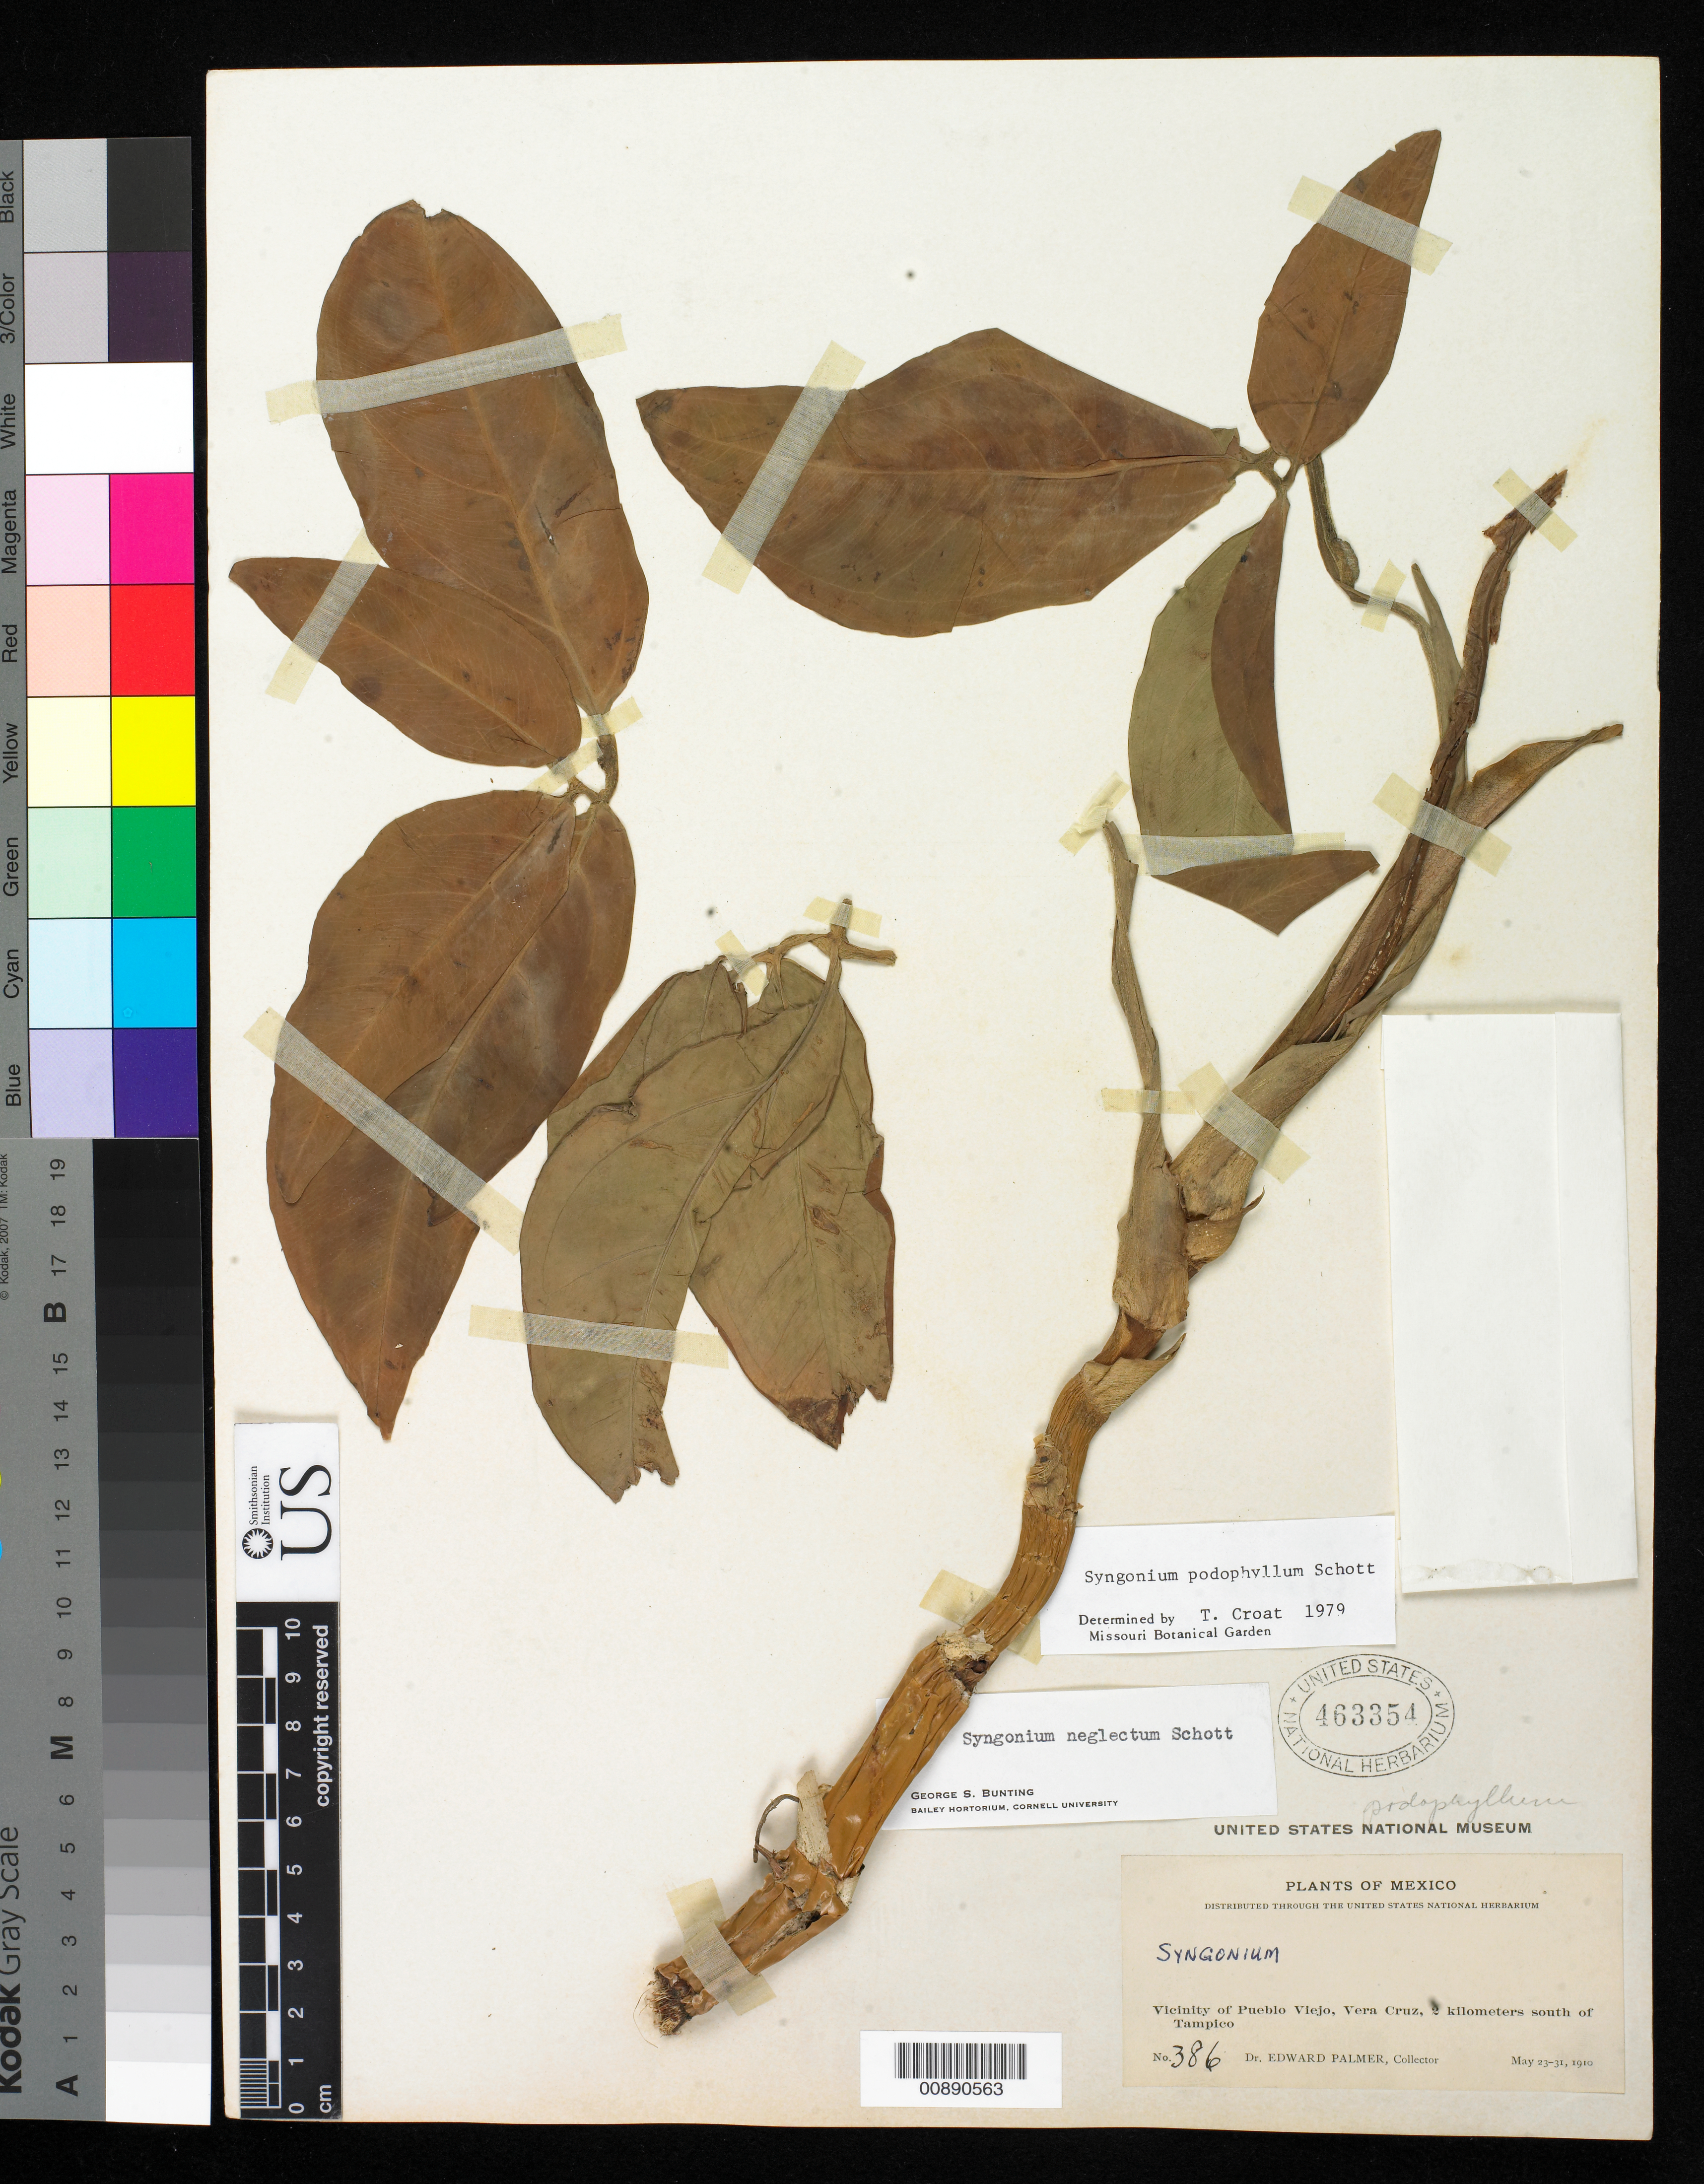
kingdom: Plantae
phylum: Tracheophyta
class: Liliopsida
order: Alismatales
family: Araceae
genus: Syngonium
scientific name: Syngonium podophyllum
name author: Schott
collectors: E. Palmer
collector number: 386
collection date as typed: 23 May 1910 to 31 May 1910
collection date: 1910-05-23/1910-05-31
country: Mexico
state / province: Veracruz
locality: Vicinity of Pueblo Viejo, Veracruz, 2 kilometers south of Tampico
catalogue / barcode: US 463354